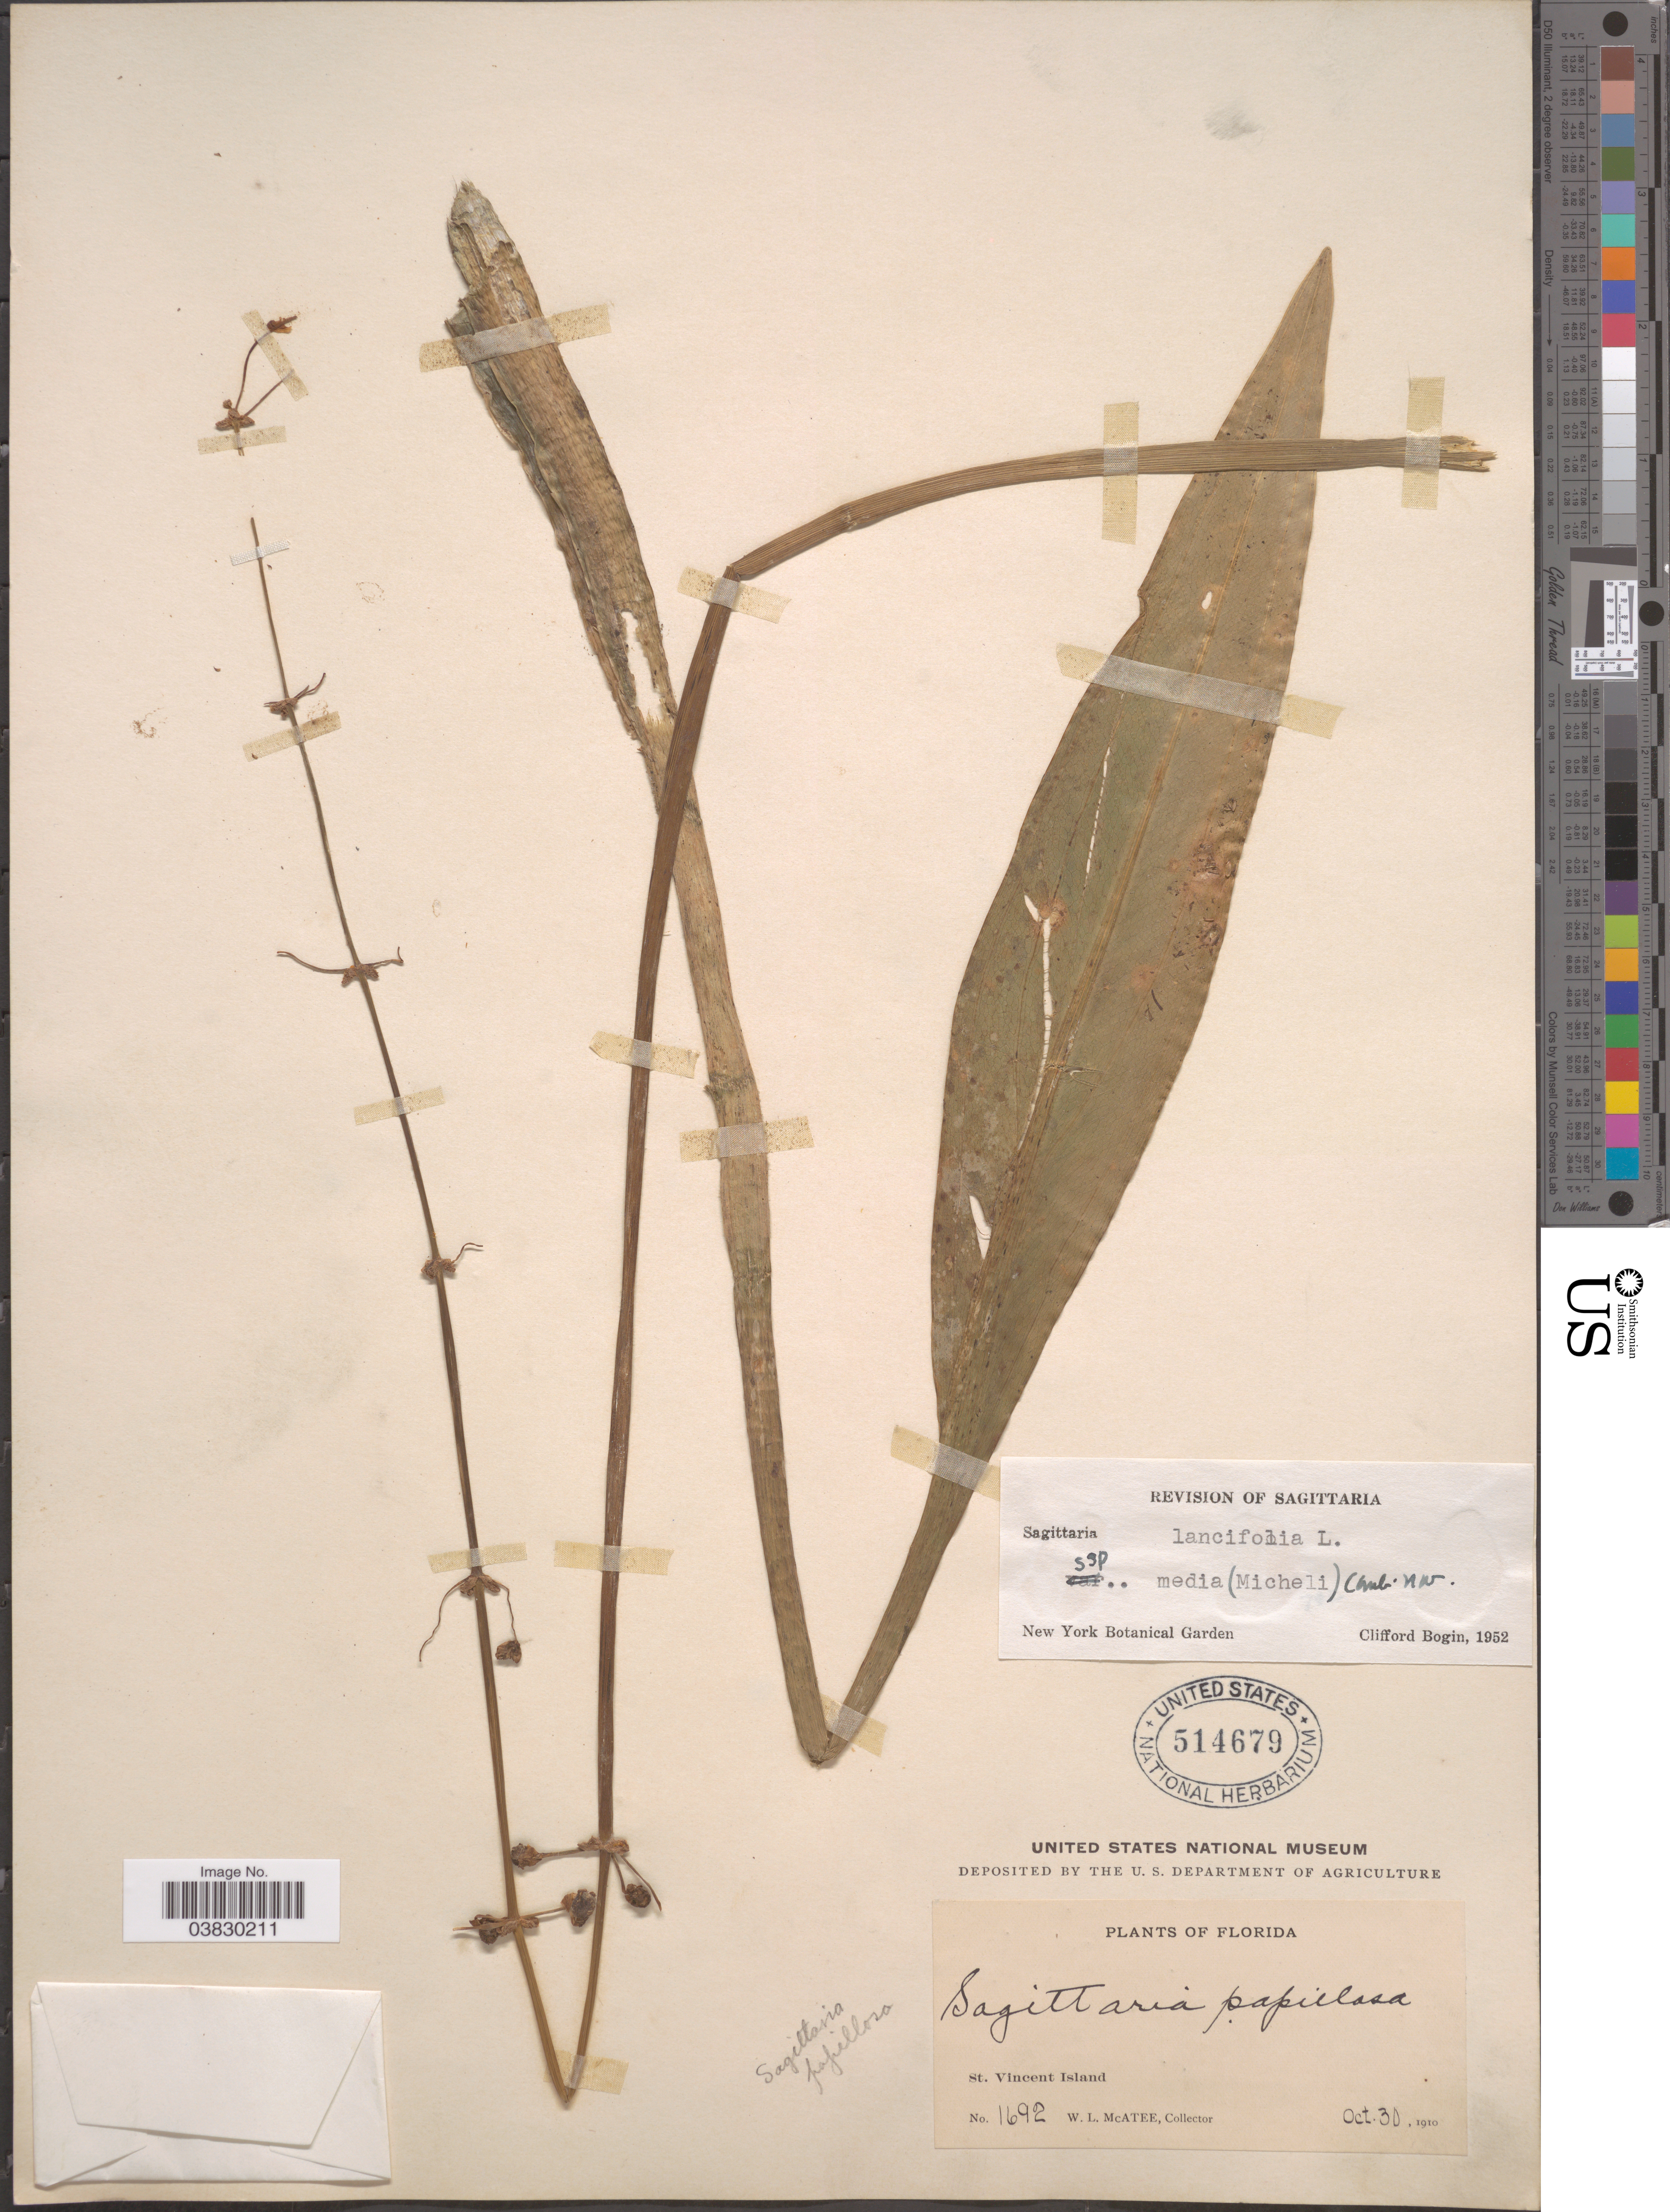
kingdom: Plantae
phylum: Tracheophyta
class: Liliopsida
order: Alismatales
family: Alismataceae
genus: Sagittaria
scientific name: Sagittaria lancifolia subsp. media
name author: (Micheli) Bogin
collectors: W. McAtee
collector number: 1692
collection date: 1910-10-30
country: United States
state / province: Florida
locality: St. Vincent Island.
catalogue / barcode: US 514679